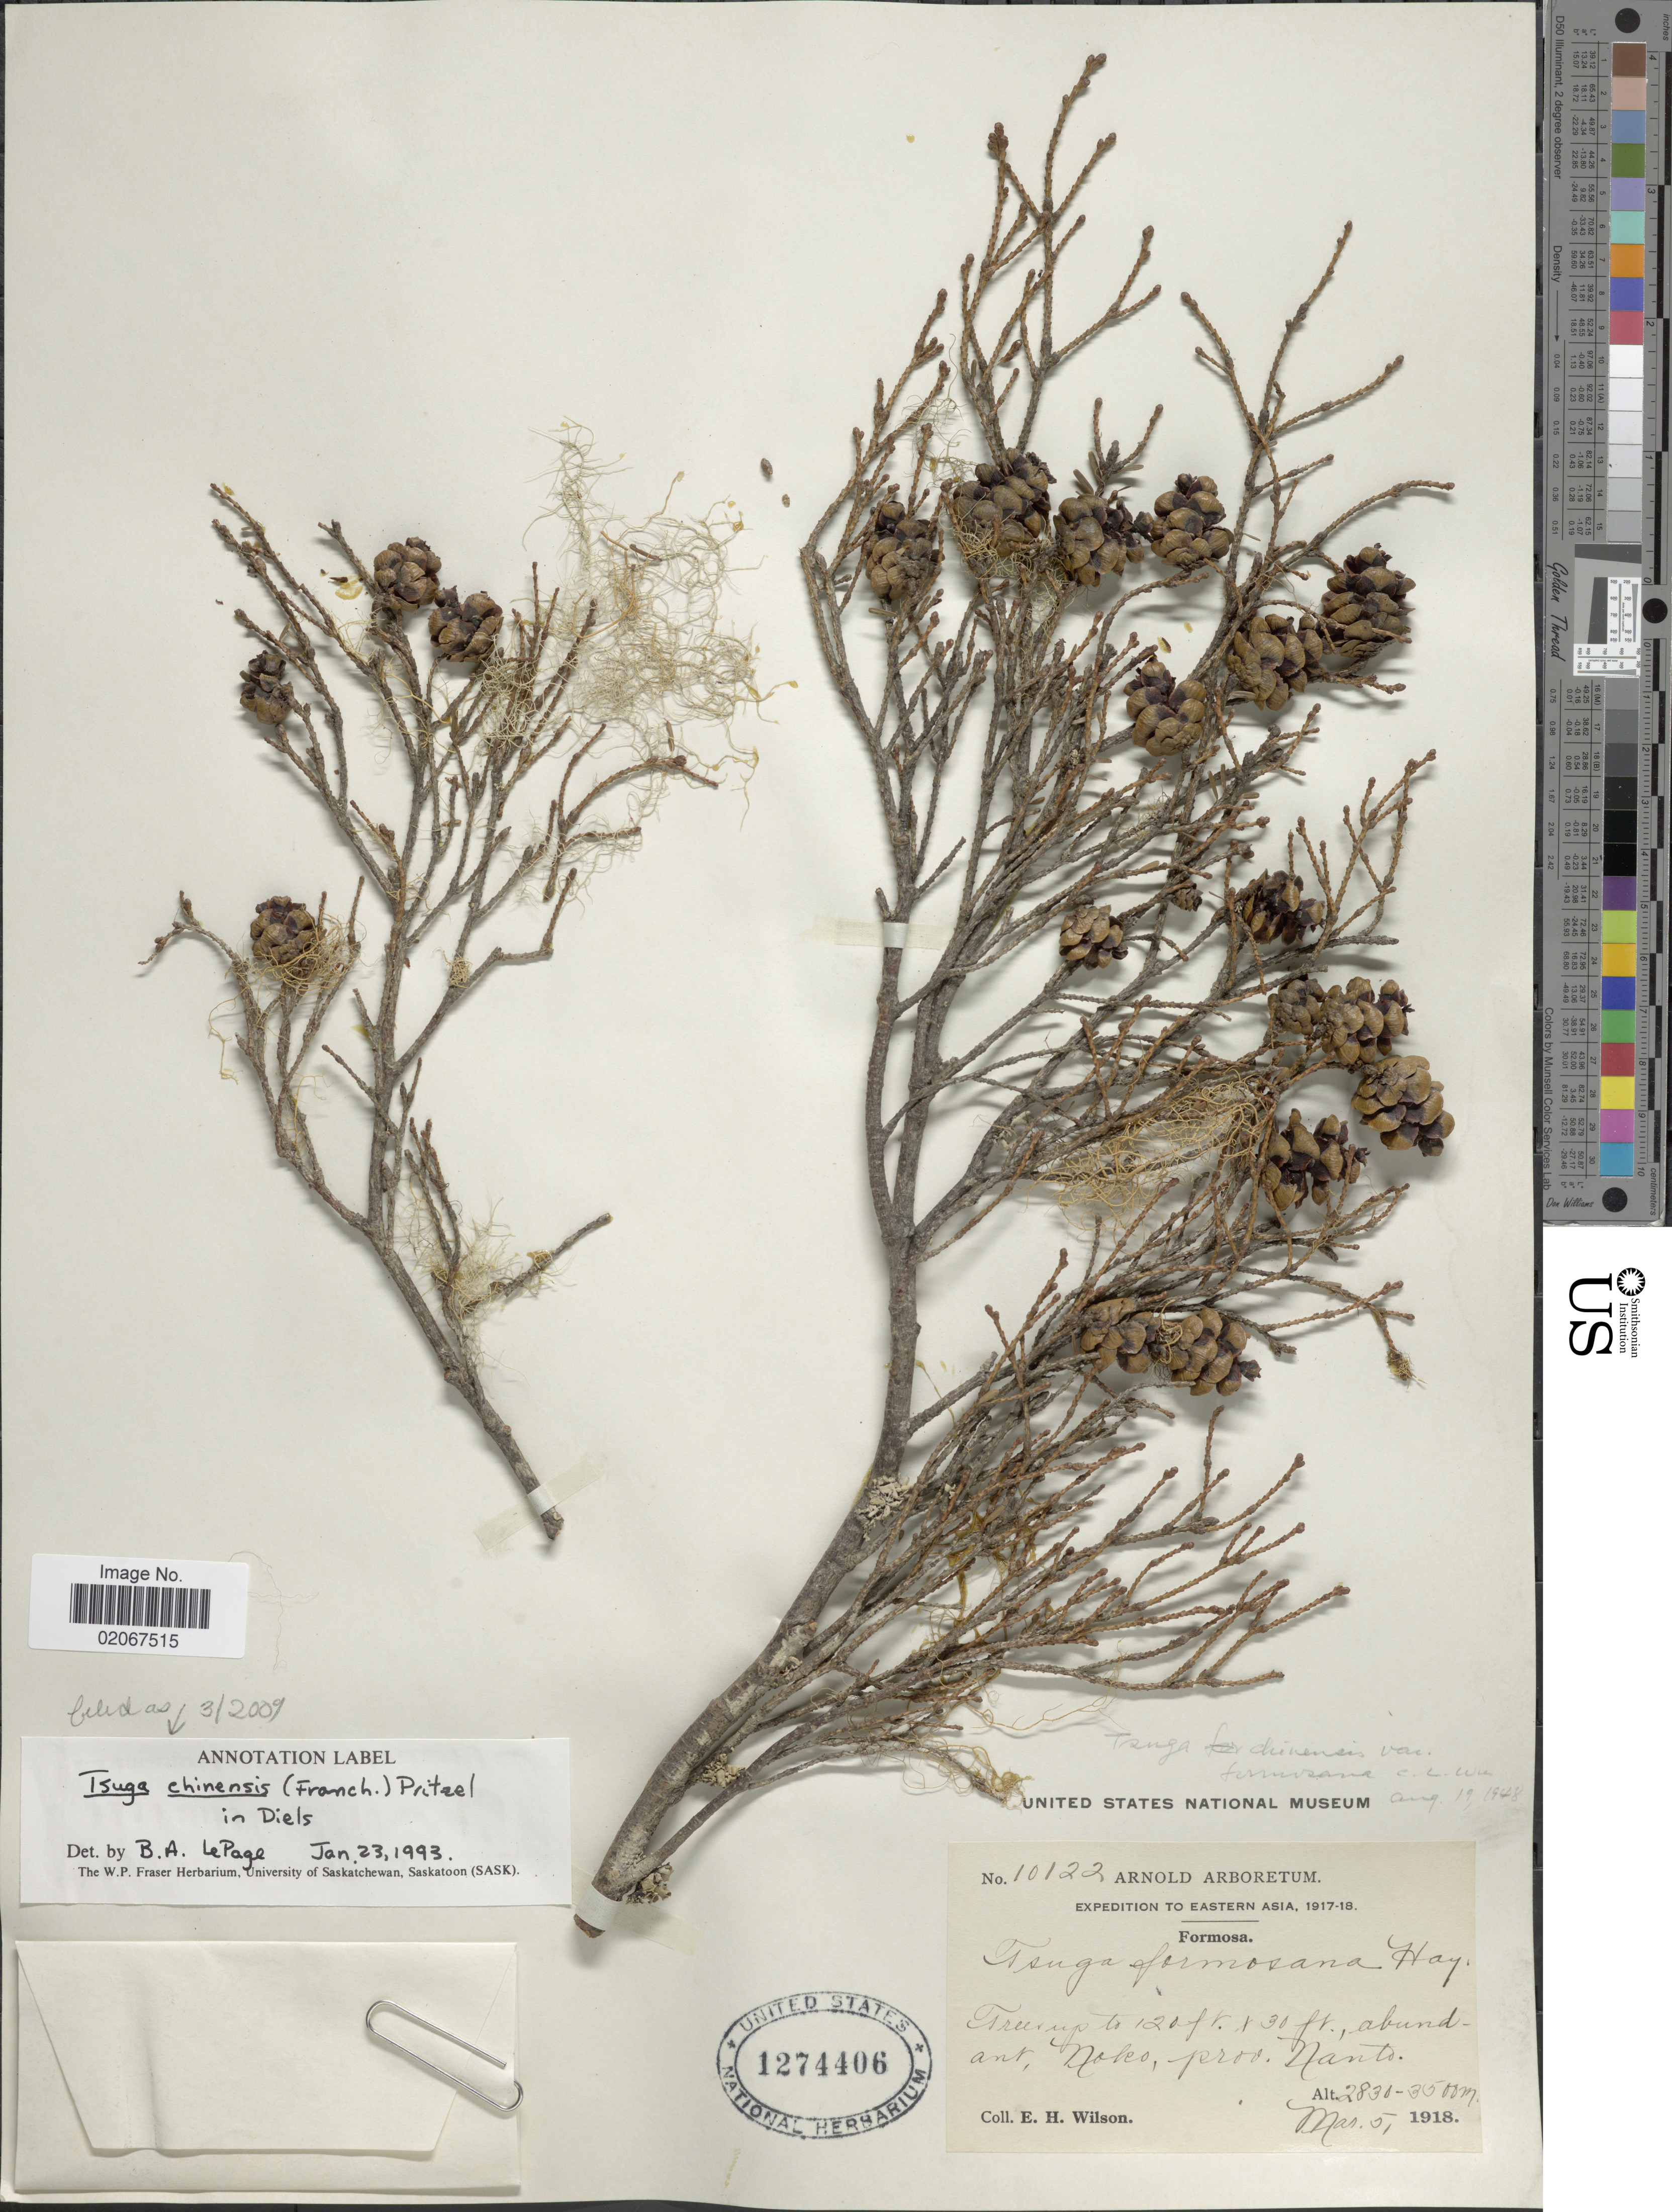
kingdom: Plantae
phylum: Tracheophyta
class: Pinopsida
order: Pinales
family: Pinaceae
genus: Tsuga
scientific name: Tsuga chinensis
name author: (Franch.) Pritz.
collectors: E. Wilson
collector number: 10122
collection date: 1918-03-05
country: Taiwan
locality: Eastern Asia, Formosa. Noko, prov. Nanto.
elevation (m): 2830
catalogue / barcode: US 1274406